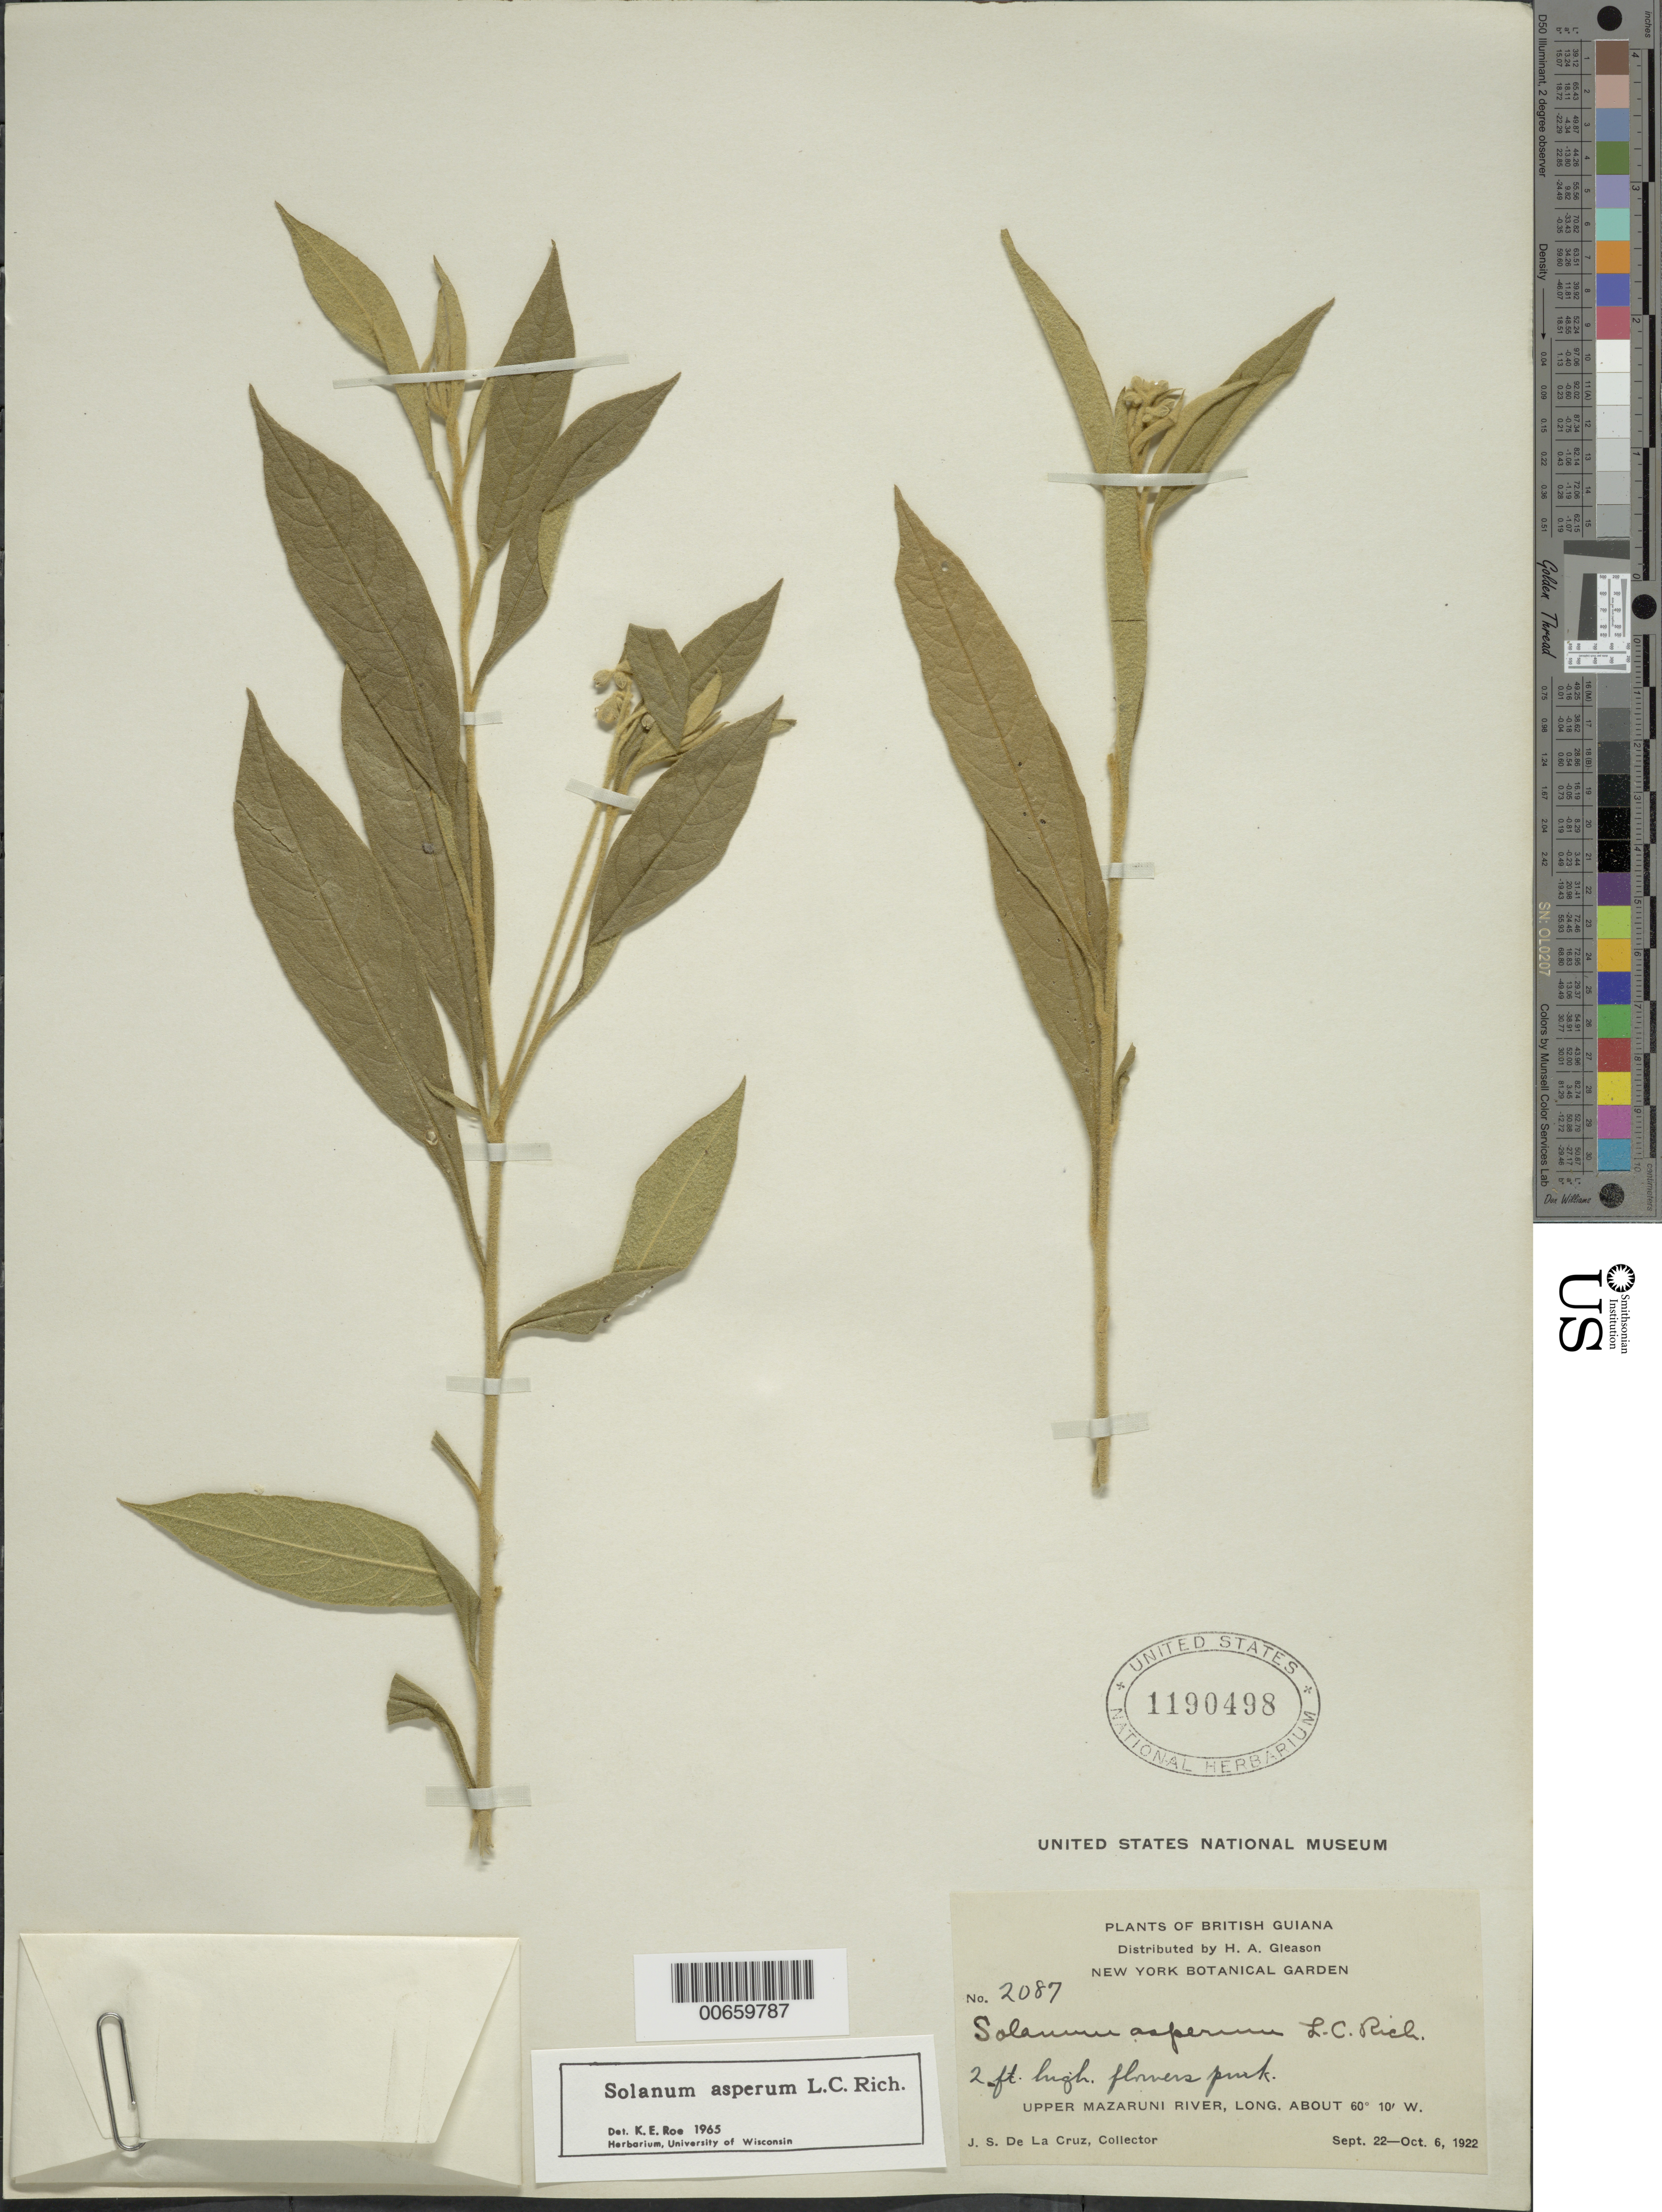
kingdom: Plantae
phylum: Tracheophyta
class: Magnoliopsida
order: Solanales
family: Solanaceae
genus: Solanum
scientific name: Solanum asperum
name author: Rich.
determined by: Roe, K. E.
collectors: J. S. de la Cruz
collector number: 2087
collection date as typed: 9 Sep 1922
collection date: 1922-09-09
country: Guyana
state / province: Cuyuni-Mazaruni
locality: Upper Mazaruni R.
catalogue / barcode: US 1190498